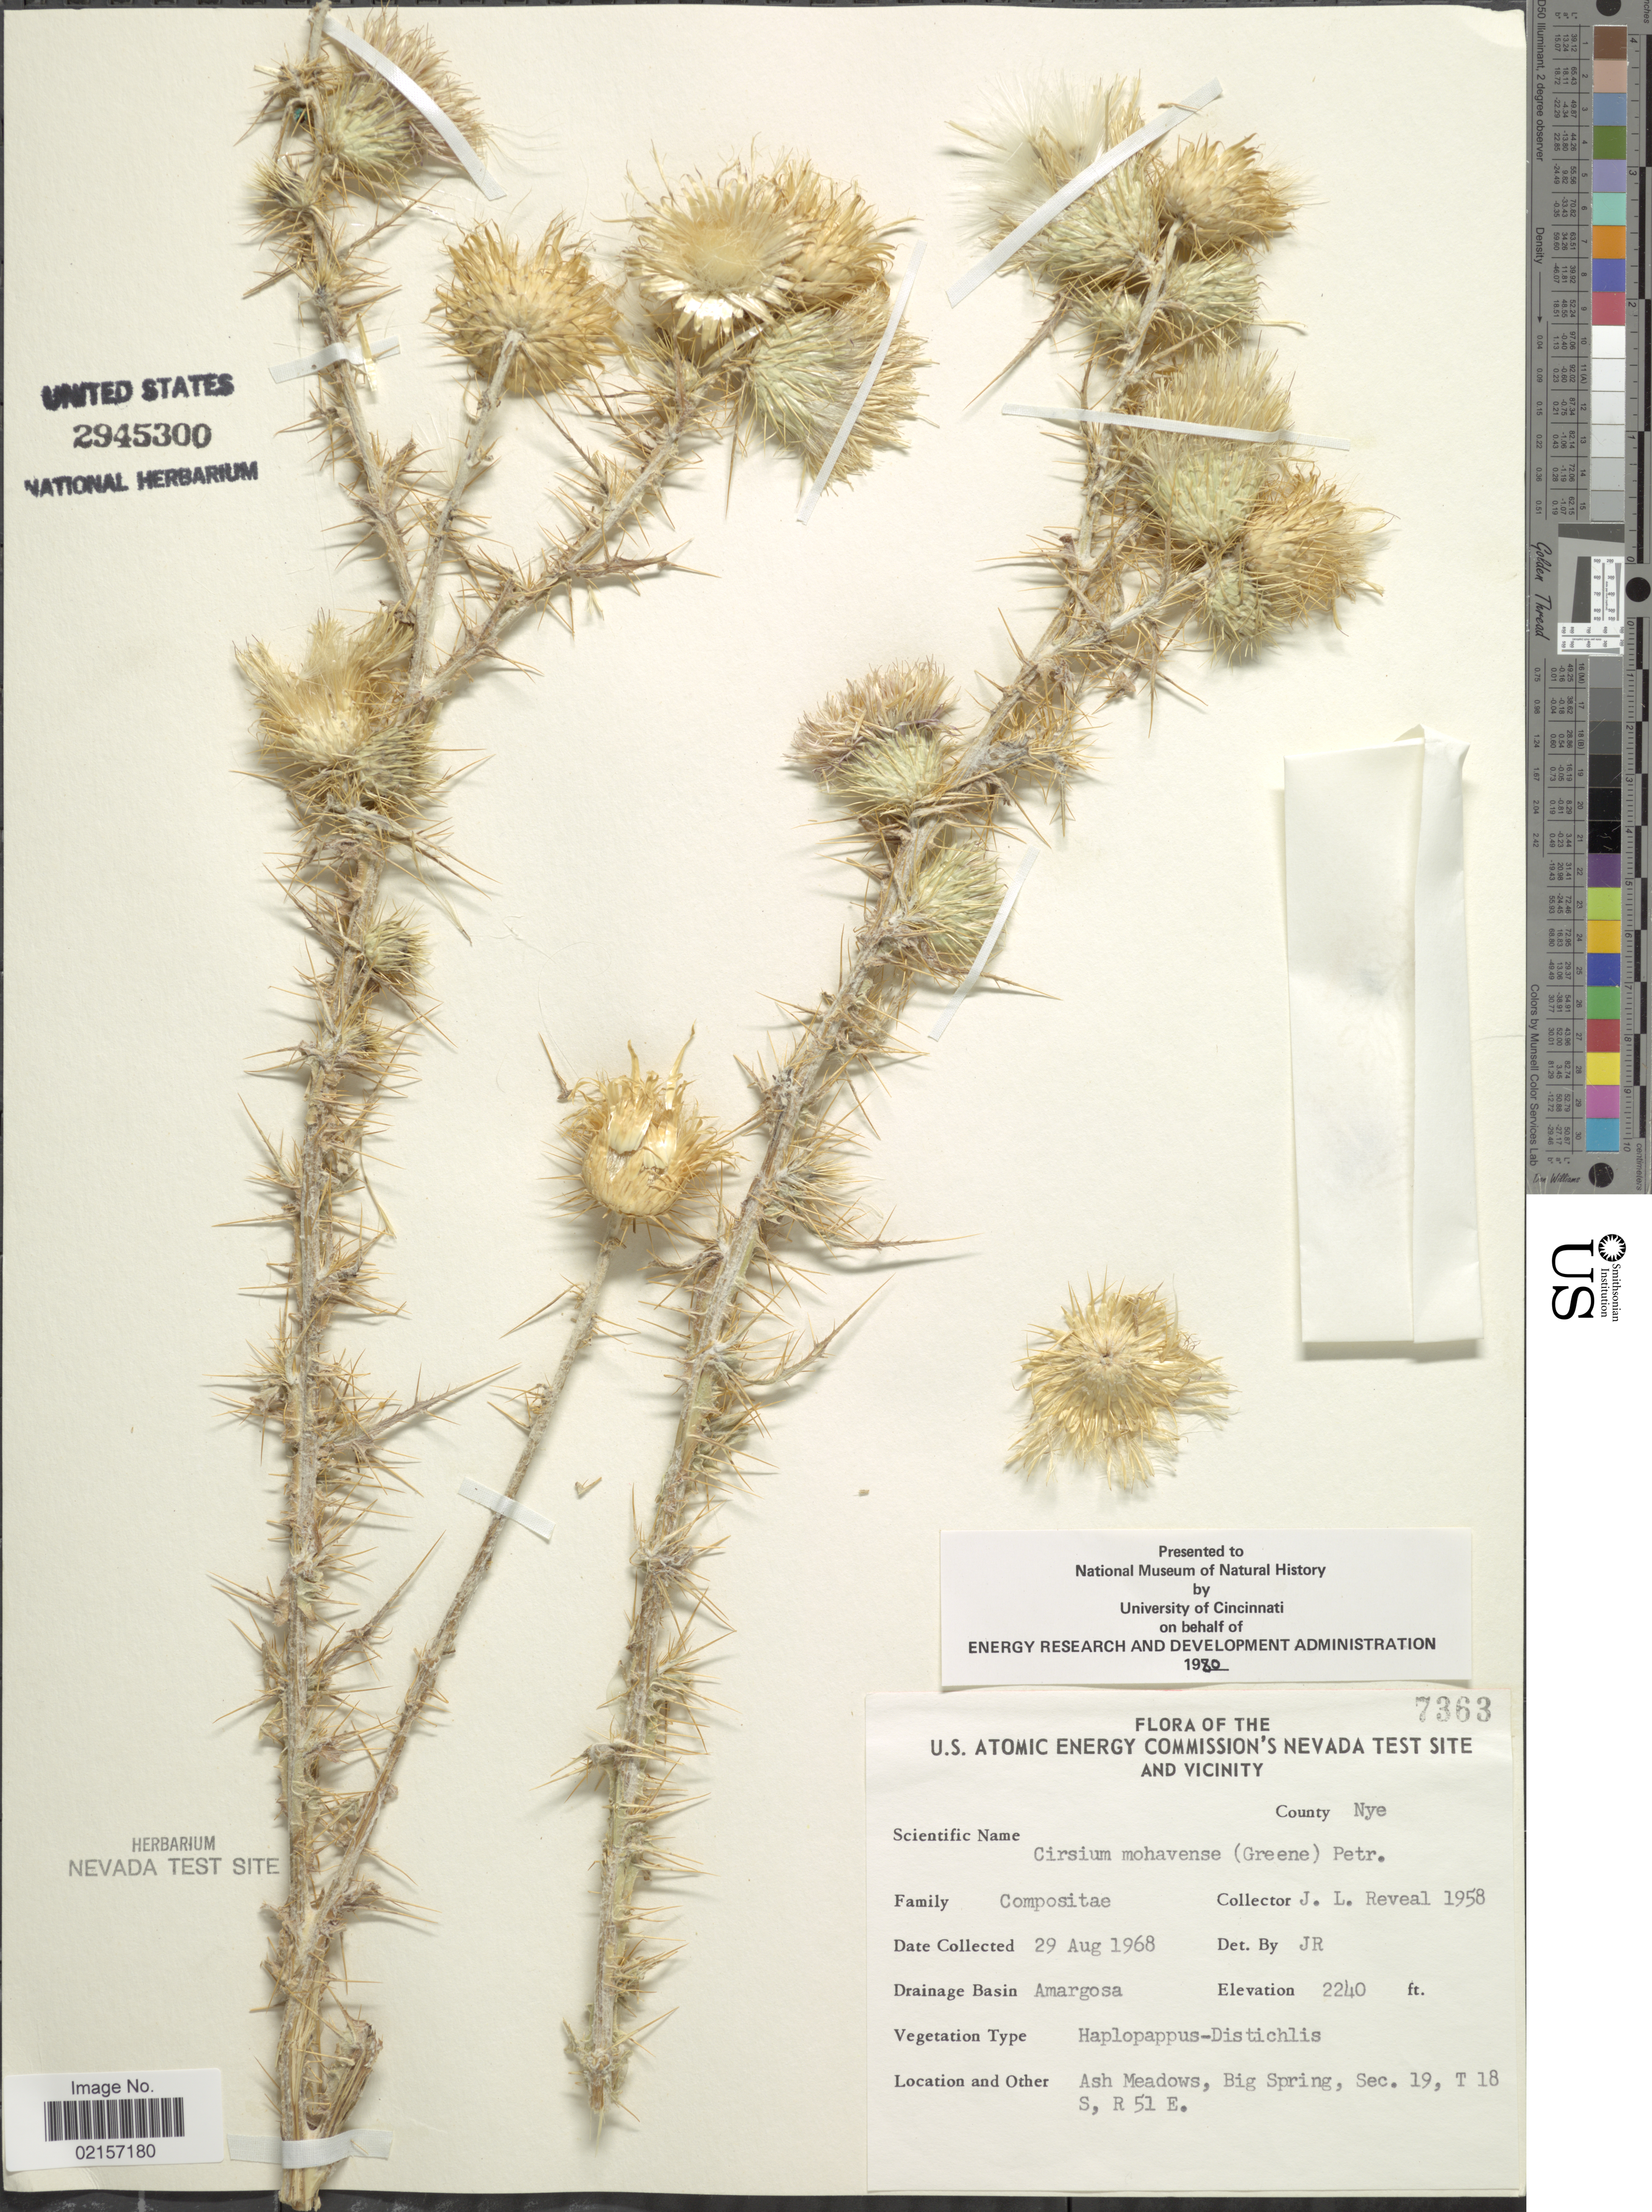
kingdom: Plantae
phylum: Tracheophyta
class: Magnoliopsida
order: Asterales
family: Asteraceae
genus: Cirsium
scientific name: Cirsium mohavense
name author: (Greene) Petr.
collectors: J. L. Reveal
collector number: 7363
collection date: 1968-08-29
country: United States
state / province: Nevada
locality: County Nye, Ash Meadows, Big Spring, Sec. 19, T 18S, R51 E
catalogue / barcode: US 2945300